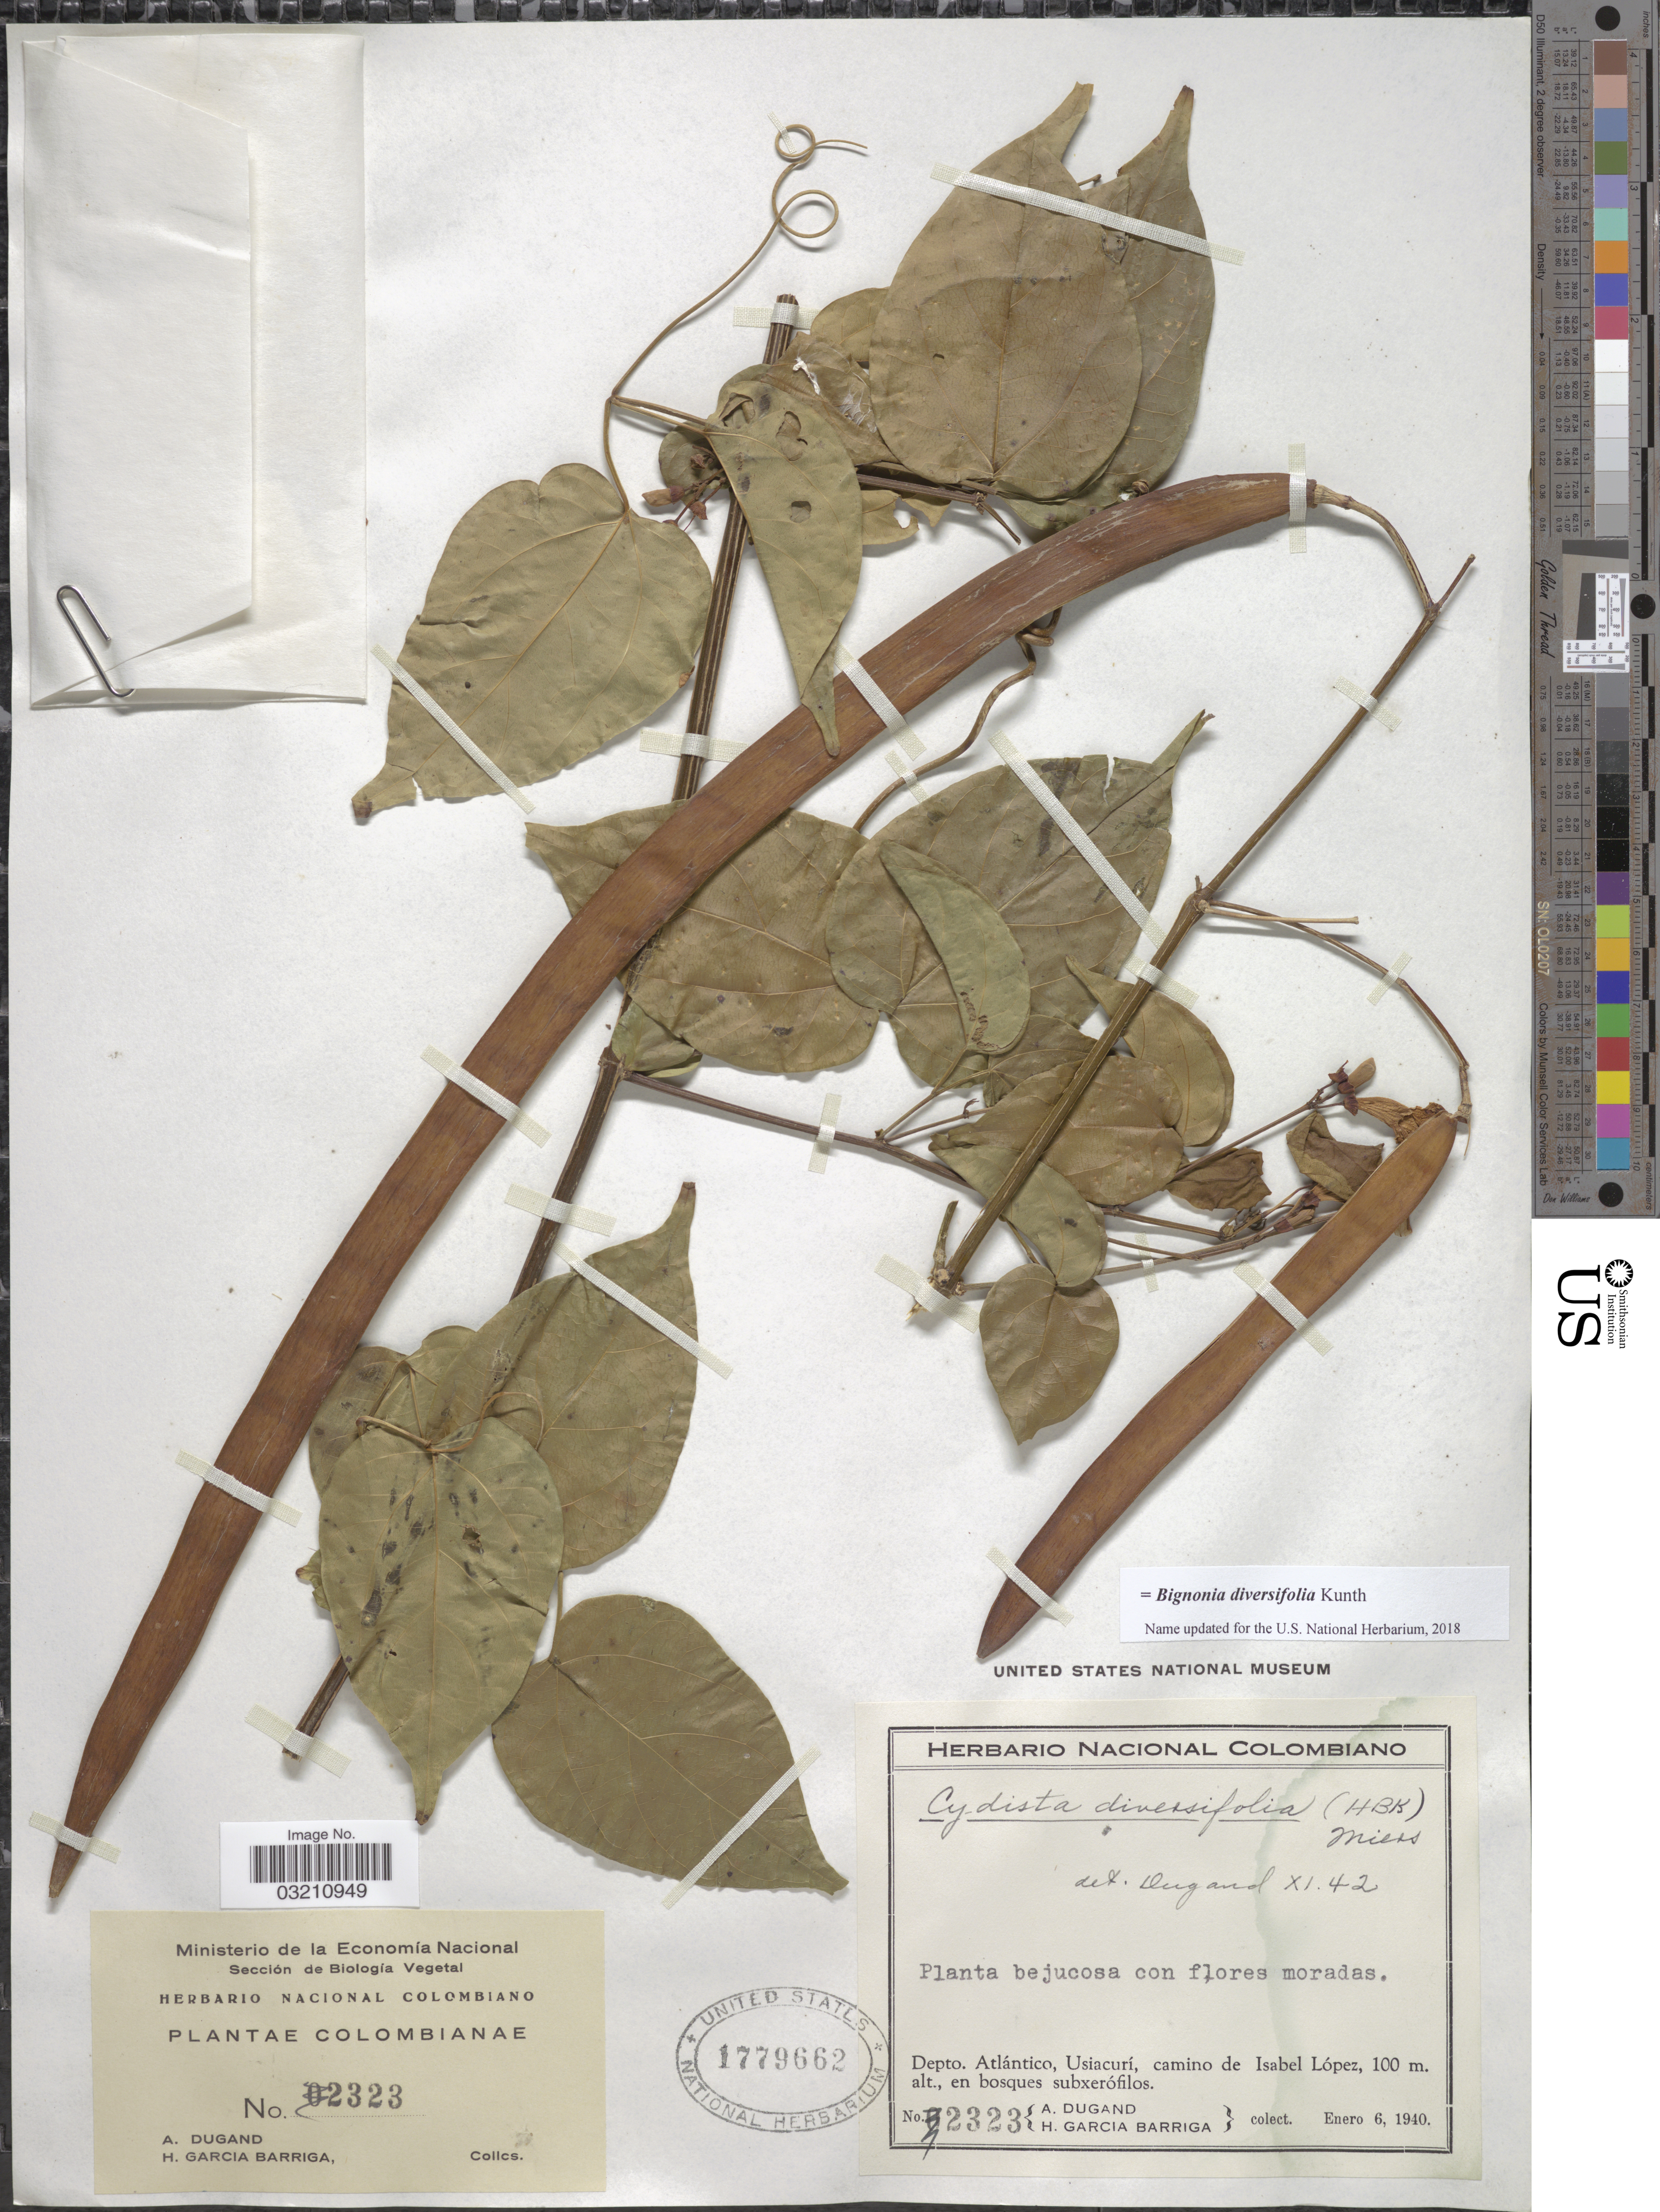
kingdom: Plantae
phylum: Tracheophyta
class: Magnoliopsida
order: Lamiales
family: Bignoniaceae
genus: Bignonia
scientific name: Bignonia diversifolia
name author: Kunth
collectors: A. Dugand & H. García Barriga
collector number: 2323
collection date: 1940-01-06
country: Colombia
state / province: Atlántico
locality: Depto. Atlántico, Usiacurí, camino de Isabel López.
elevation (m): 100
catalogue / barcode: US 1779662